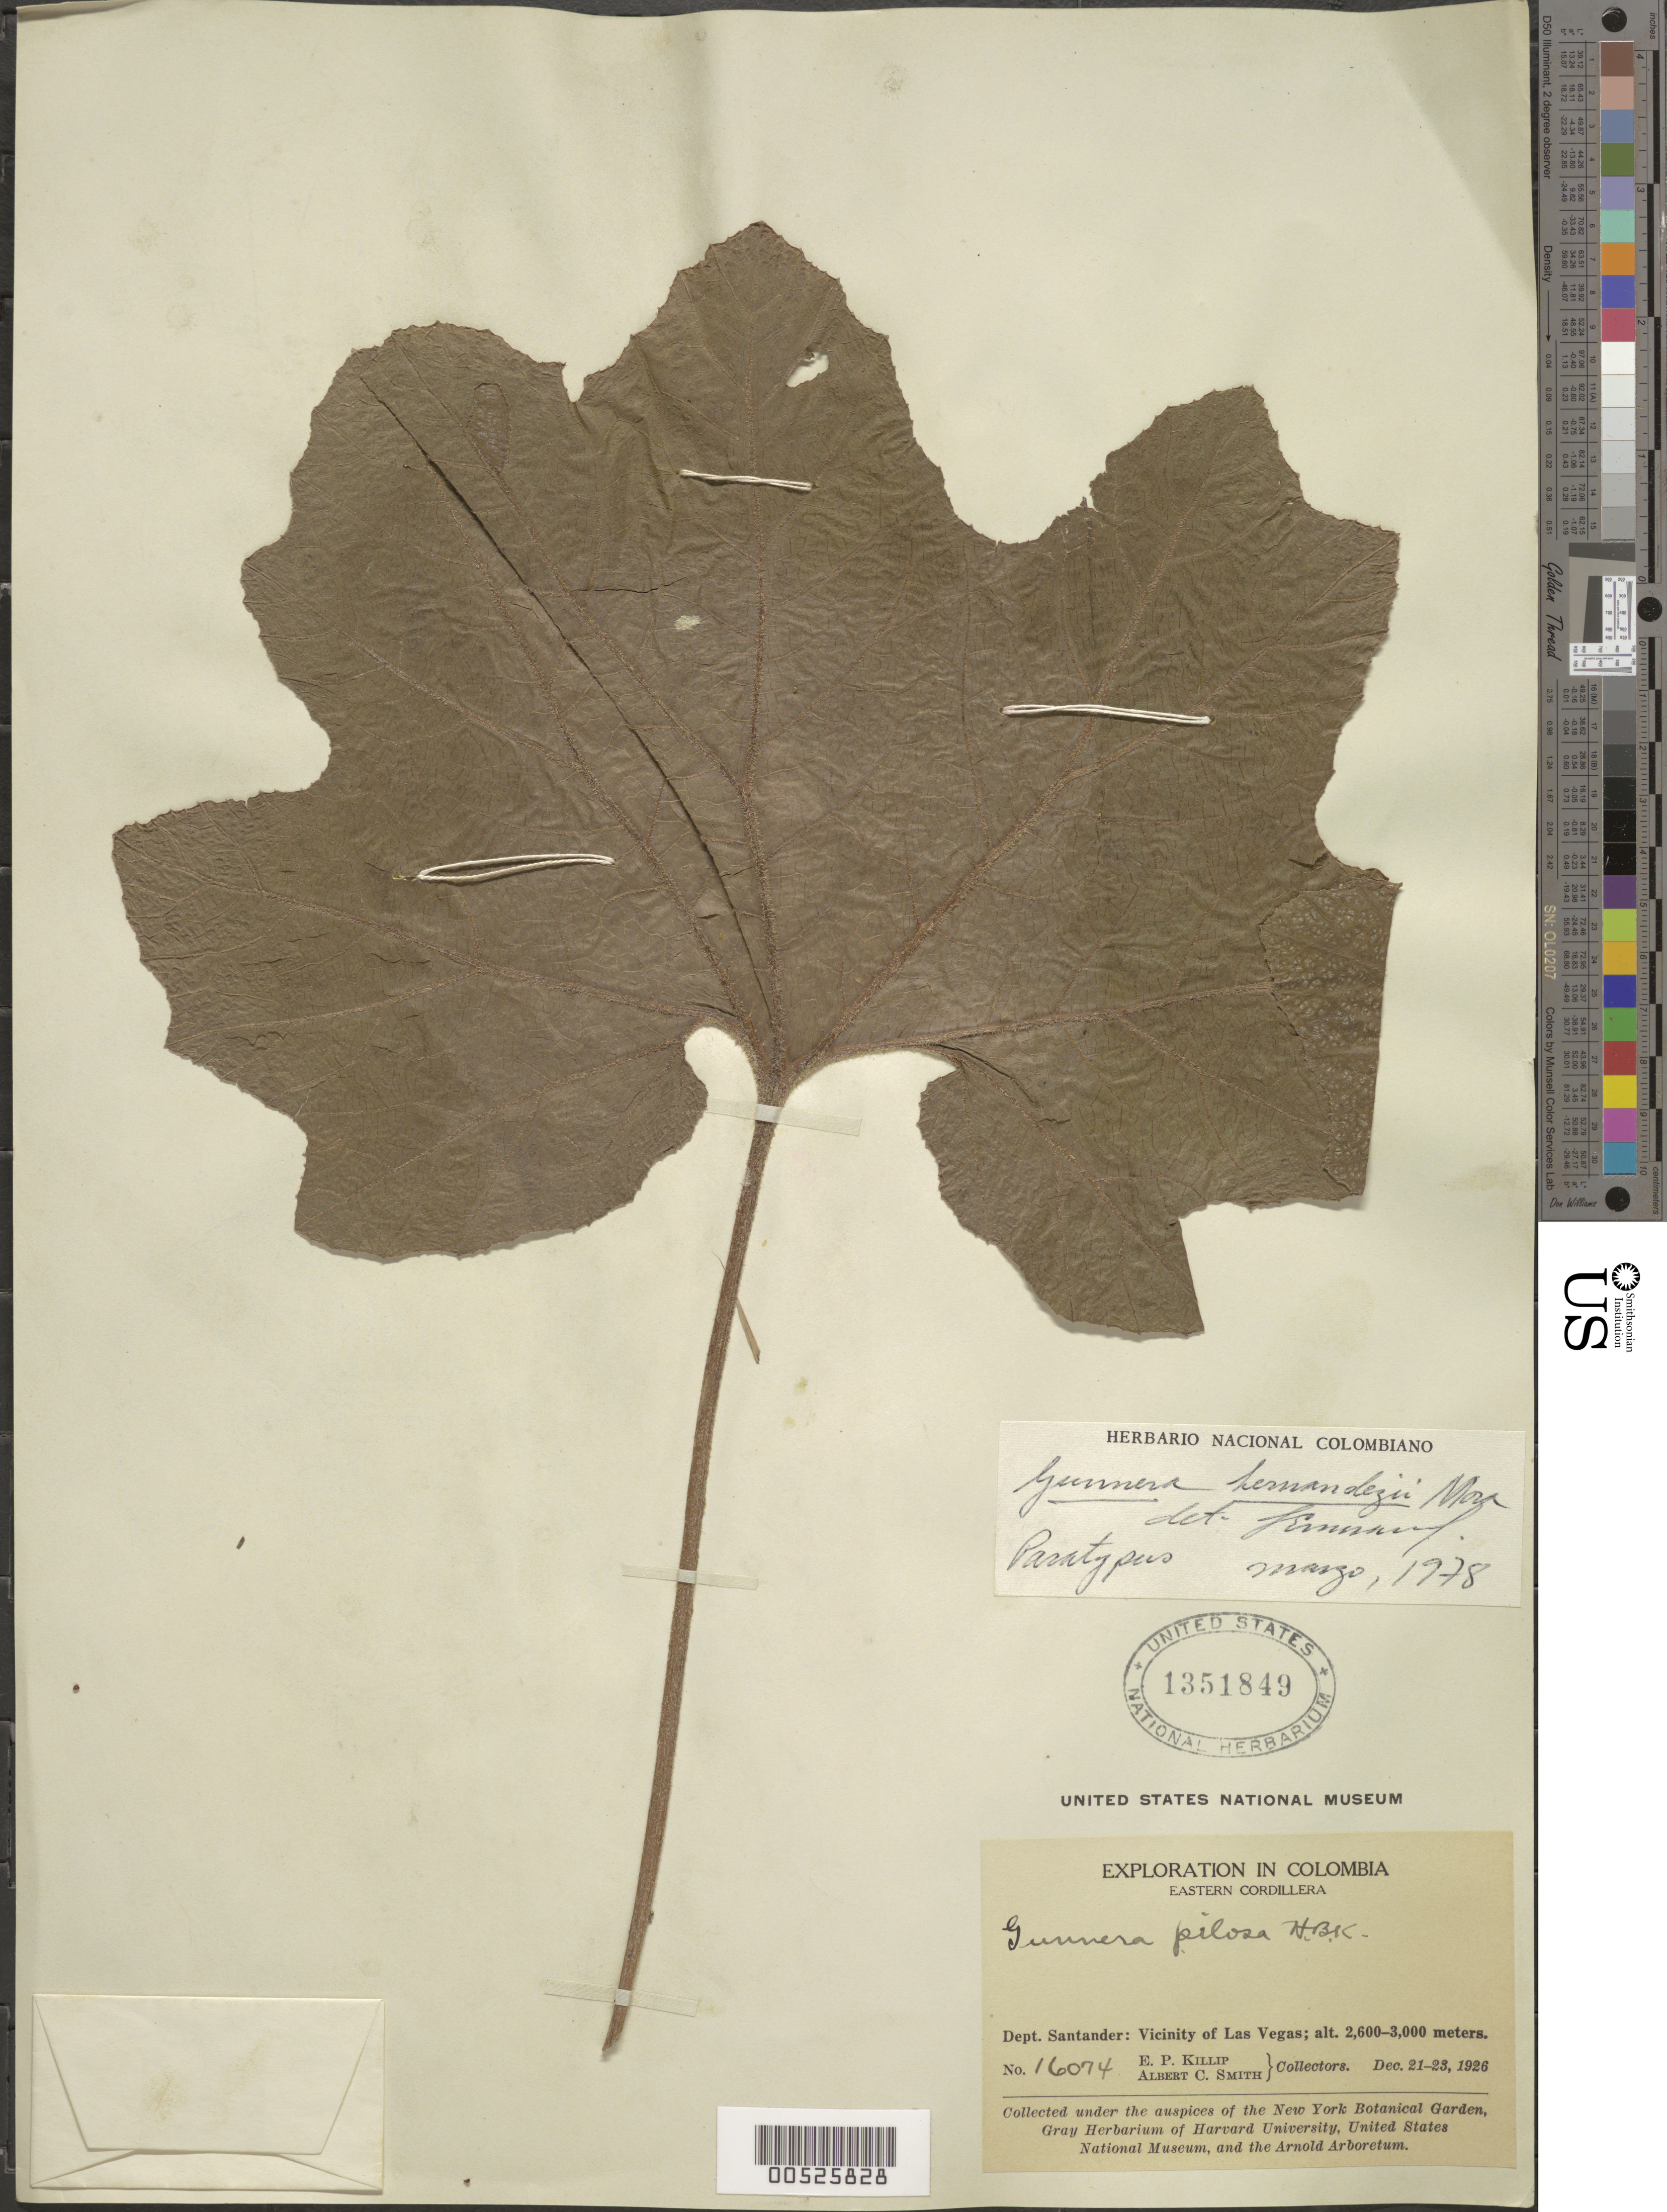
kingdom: Plantae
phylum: Tracheophyta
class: Magnoliopsida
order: Gunnerales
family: Gunneraceae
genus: Gunnera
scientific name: Gunnera hernandezii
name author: L.E. Mora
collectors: E. P. Killip & A. C. Smith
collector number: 16074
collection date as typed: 21 Dec 1926 to 23 Dec 1926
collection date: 1926-12-21/1926-12-23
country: Colombia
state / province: Santander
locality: Vicinity of Las Vegas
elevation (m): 2600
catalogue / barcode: US 1351849